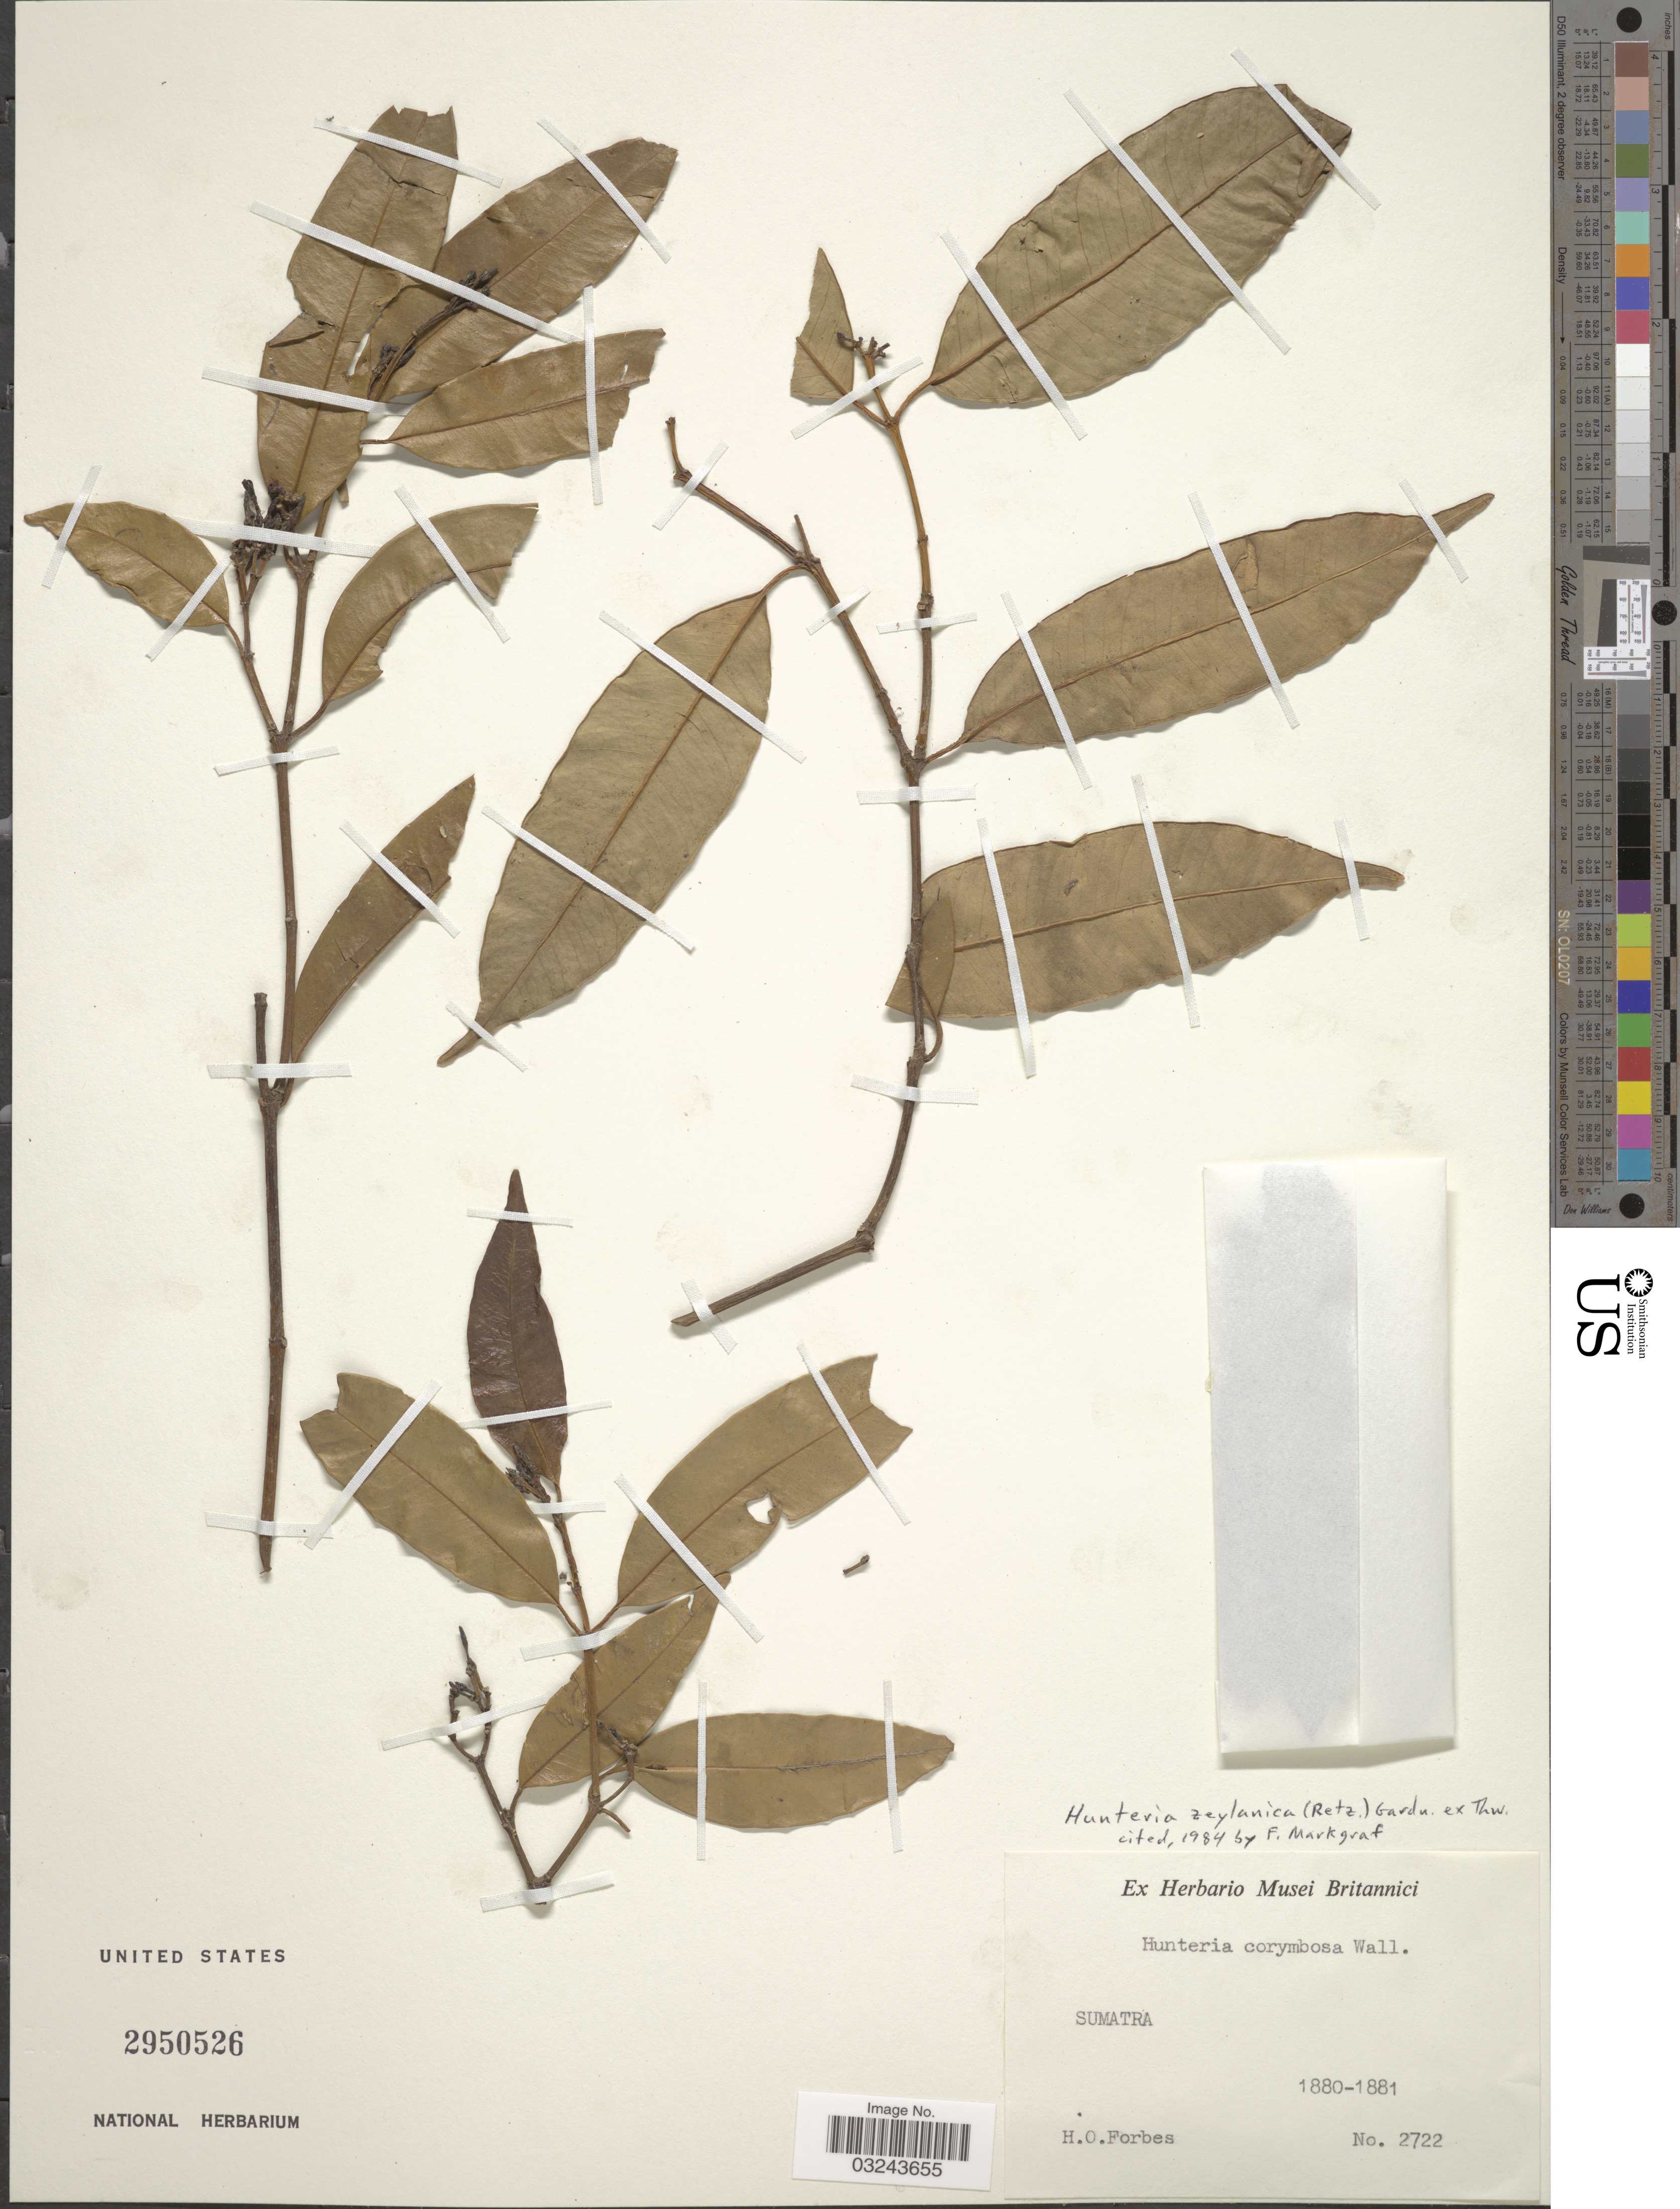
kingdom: Plantae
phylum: Tracheophyta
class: Magnoliopsida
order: Gentianales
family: Apocynaceae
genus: Hunteria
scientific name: Hunteria zeylanica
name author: (Retz.) Gardner ex Thwaites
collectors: H. O. Forbes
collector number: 2722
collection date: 1880/1881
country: Indonesia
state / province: Sumatra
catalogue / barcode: US 2950526